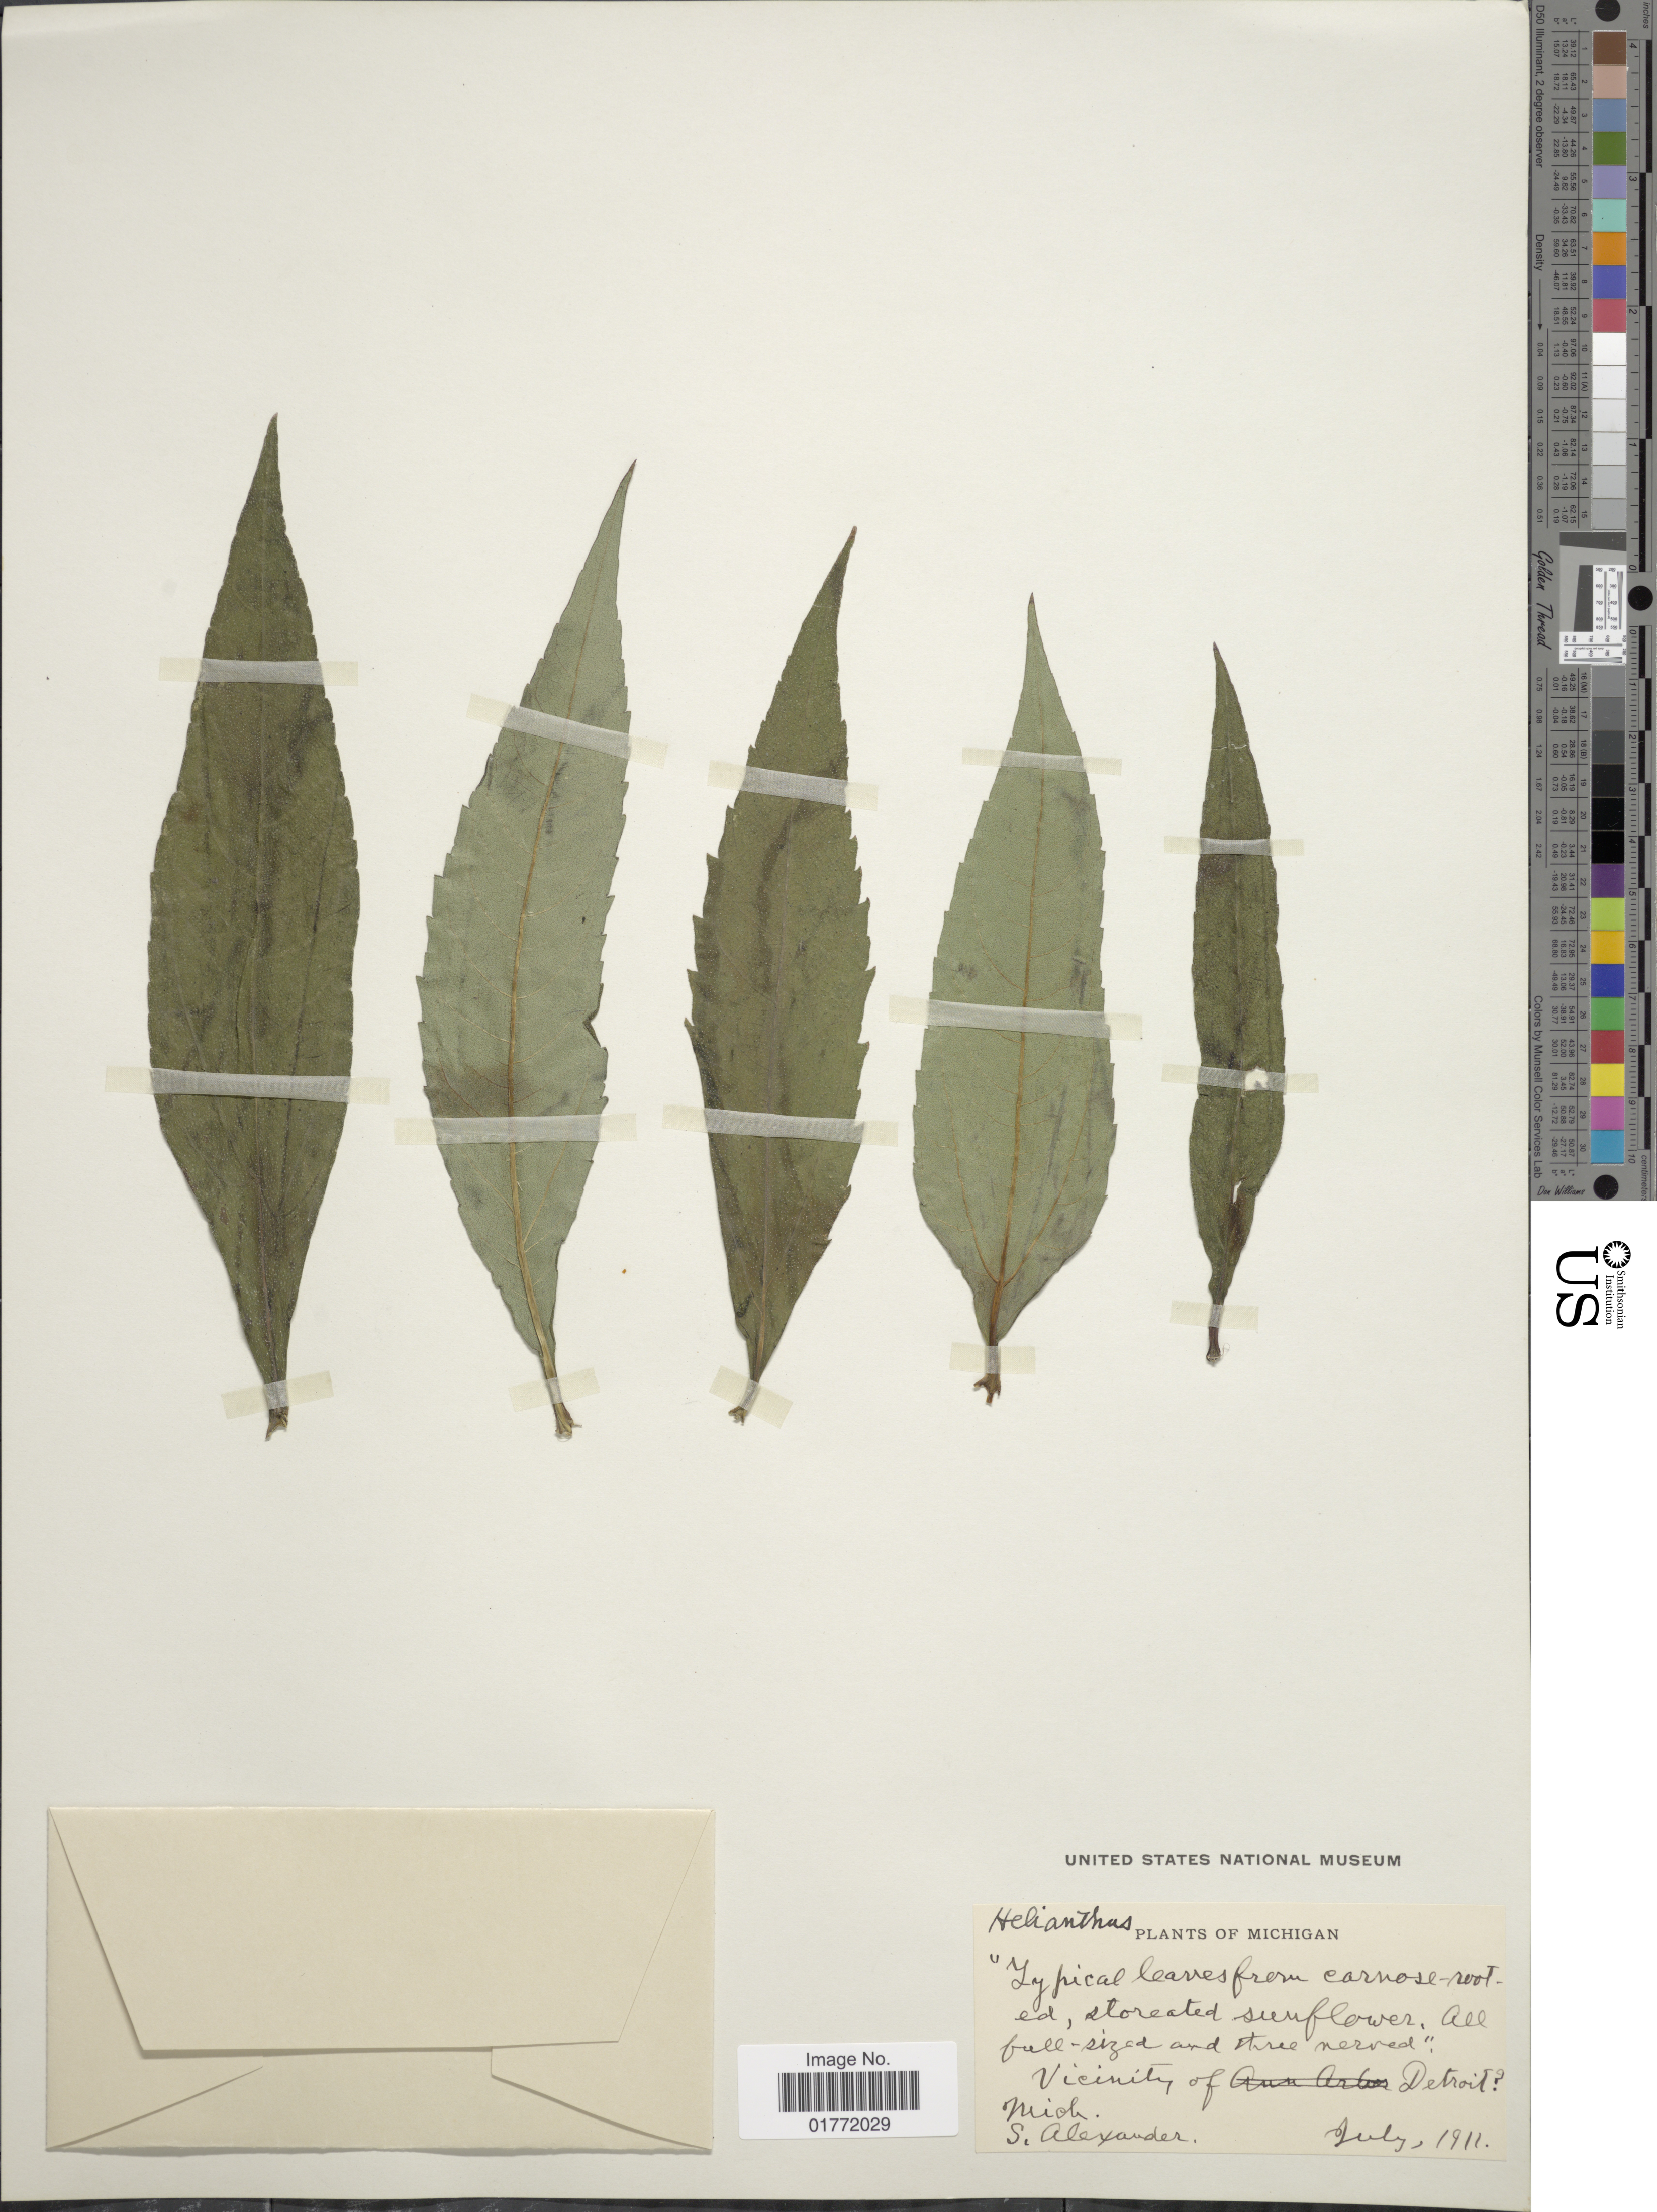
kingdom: Plantae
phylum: Tracheophyta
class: Magnoliopsida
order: Asterales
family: Asteraceae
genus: Helianthus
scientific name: Helianthus sp.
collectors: S. Alexander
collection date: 1911-07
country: United States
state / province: Michigan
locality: Vicinity of Detroit [unsure placement], Mich.